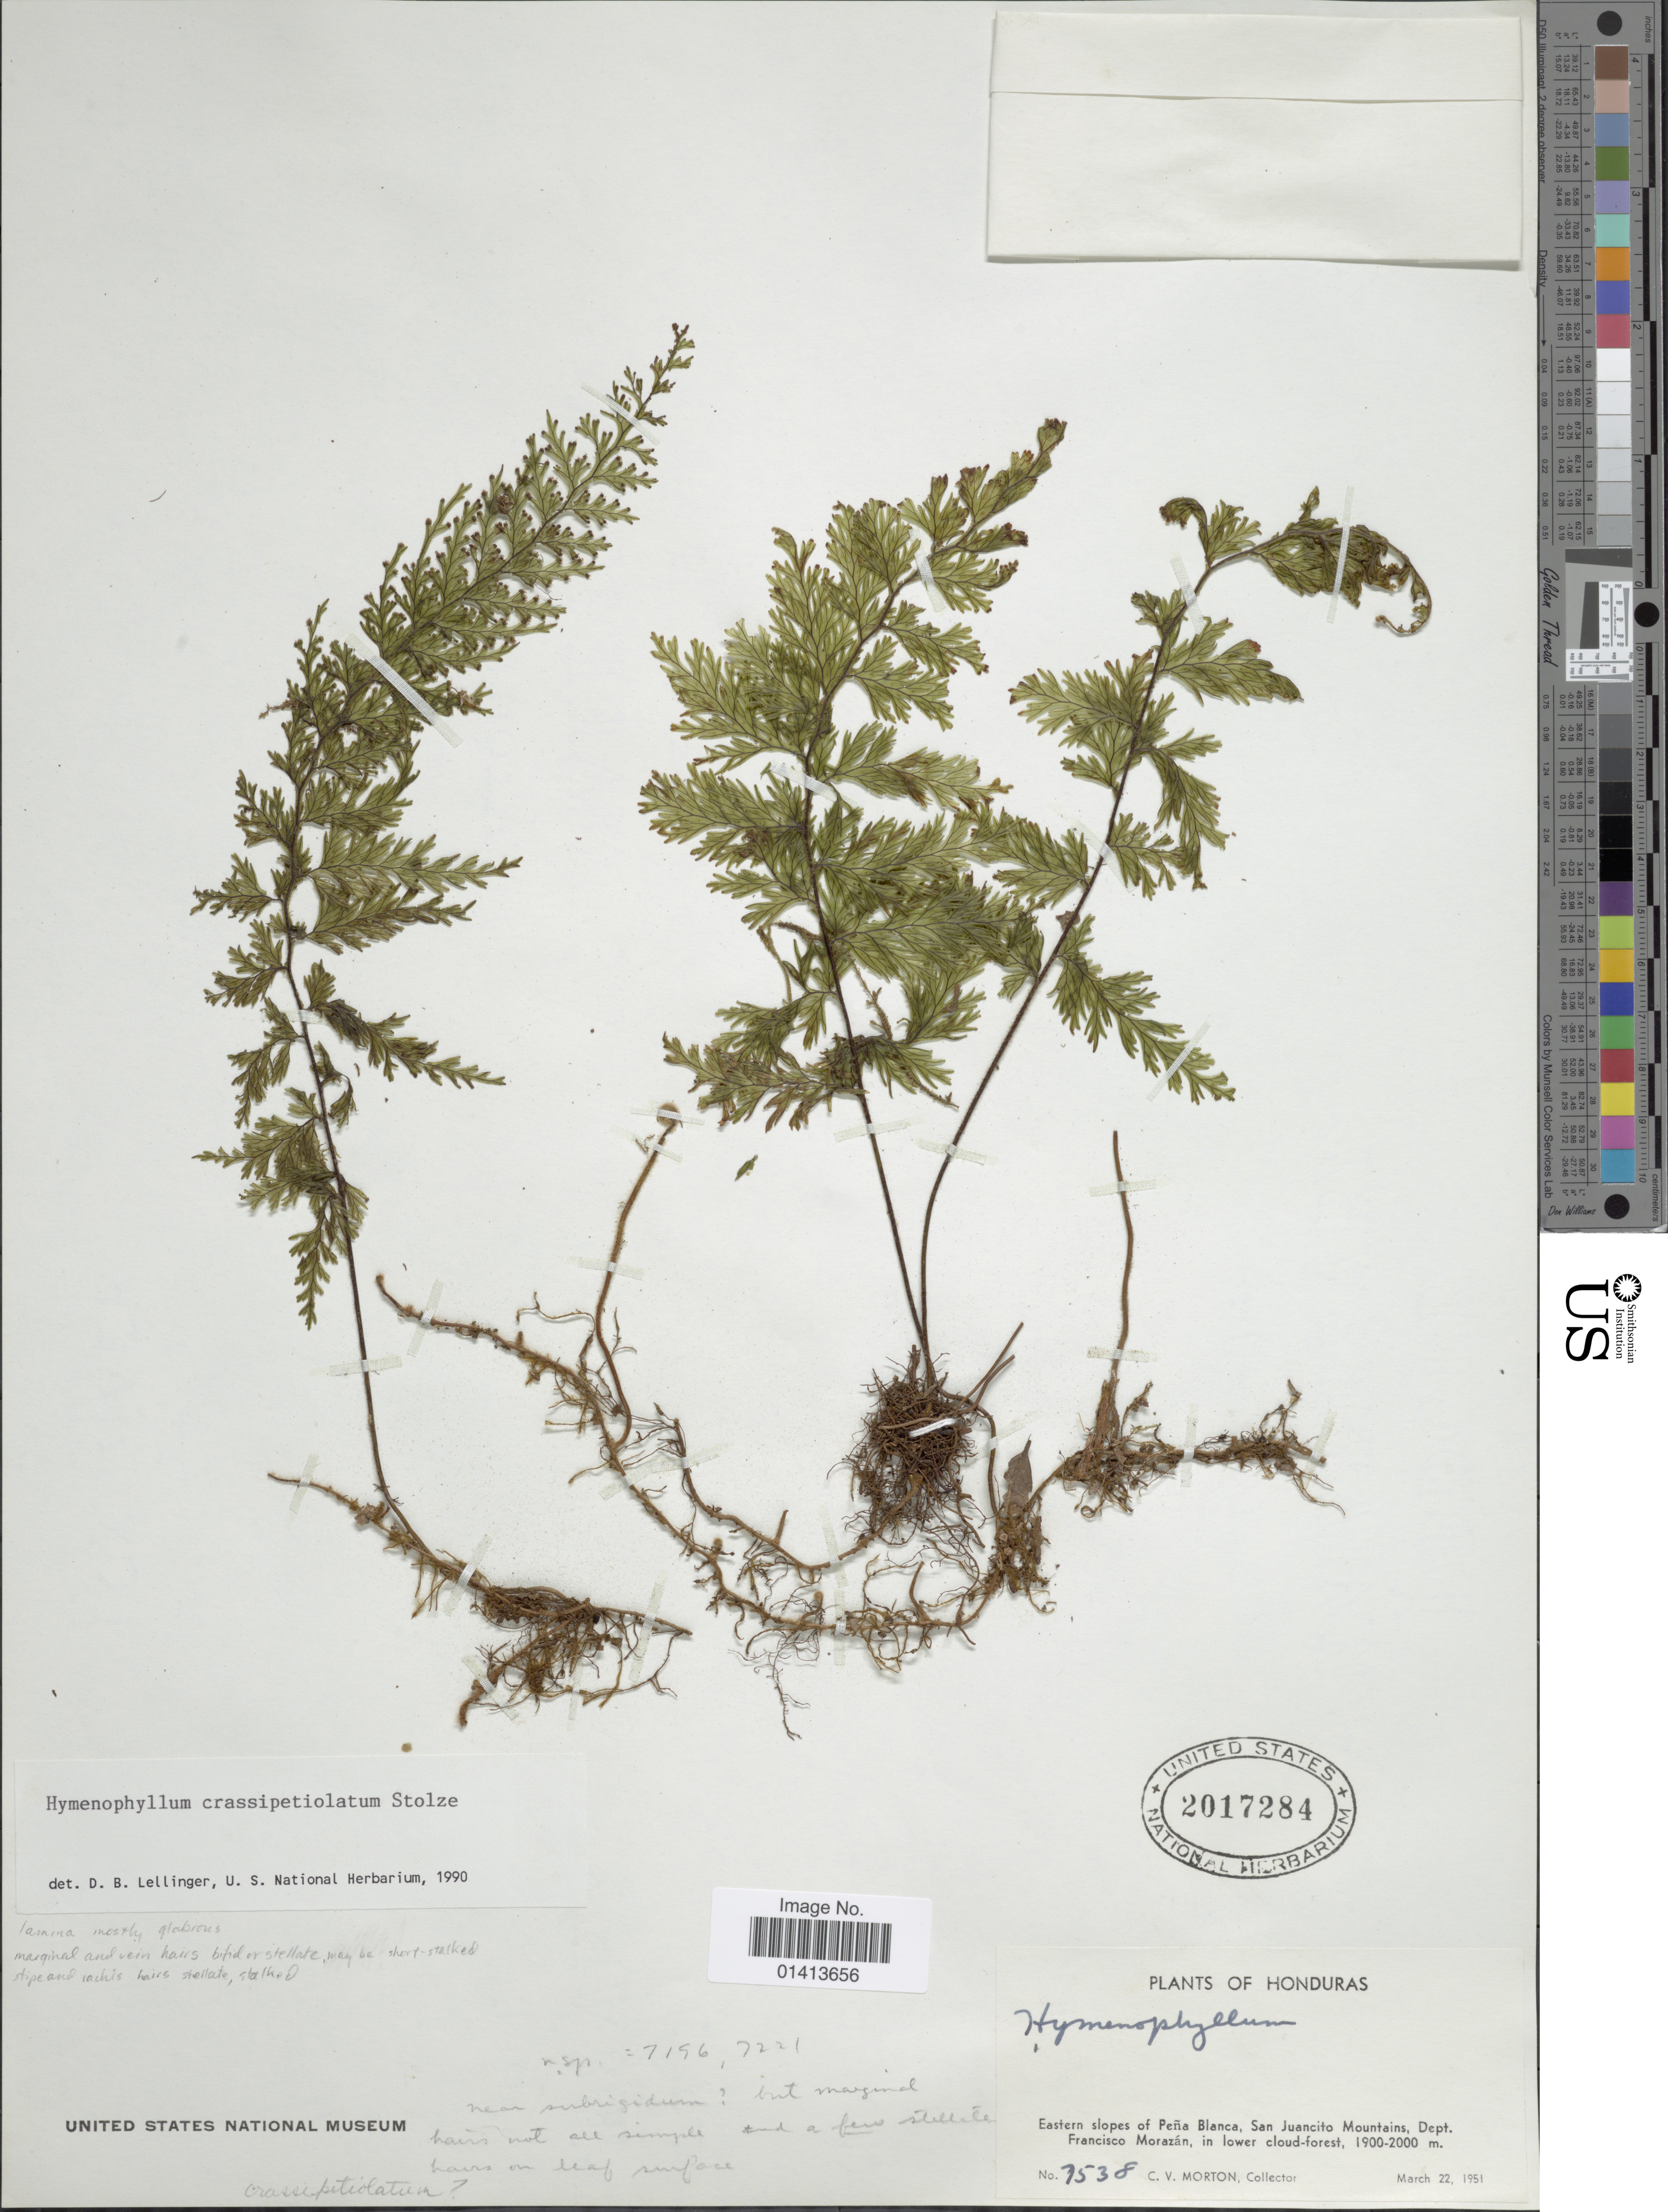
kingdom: Plantae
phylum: Tracheophyta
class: Polypodiopsida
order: Hymenophyllales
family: Hymenophyllaceae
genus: Hymenophyllum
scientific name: Hymenophyllum crassipetiolatum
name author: Stolze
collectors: C. V. Morton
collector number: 7538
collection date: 1951-03-22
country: Honduras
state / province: Fco. Morazán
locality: Eastern slopes of Peña Blanca,San Juancito Mountains, Dept Francisco Morazán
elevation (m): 1900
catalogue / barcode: US 2017284